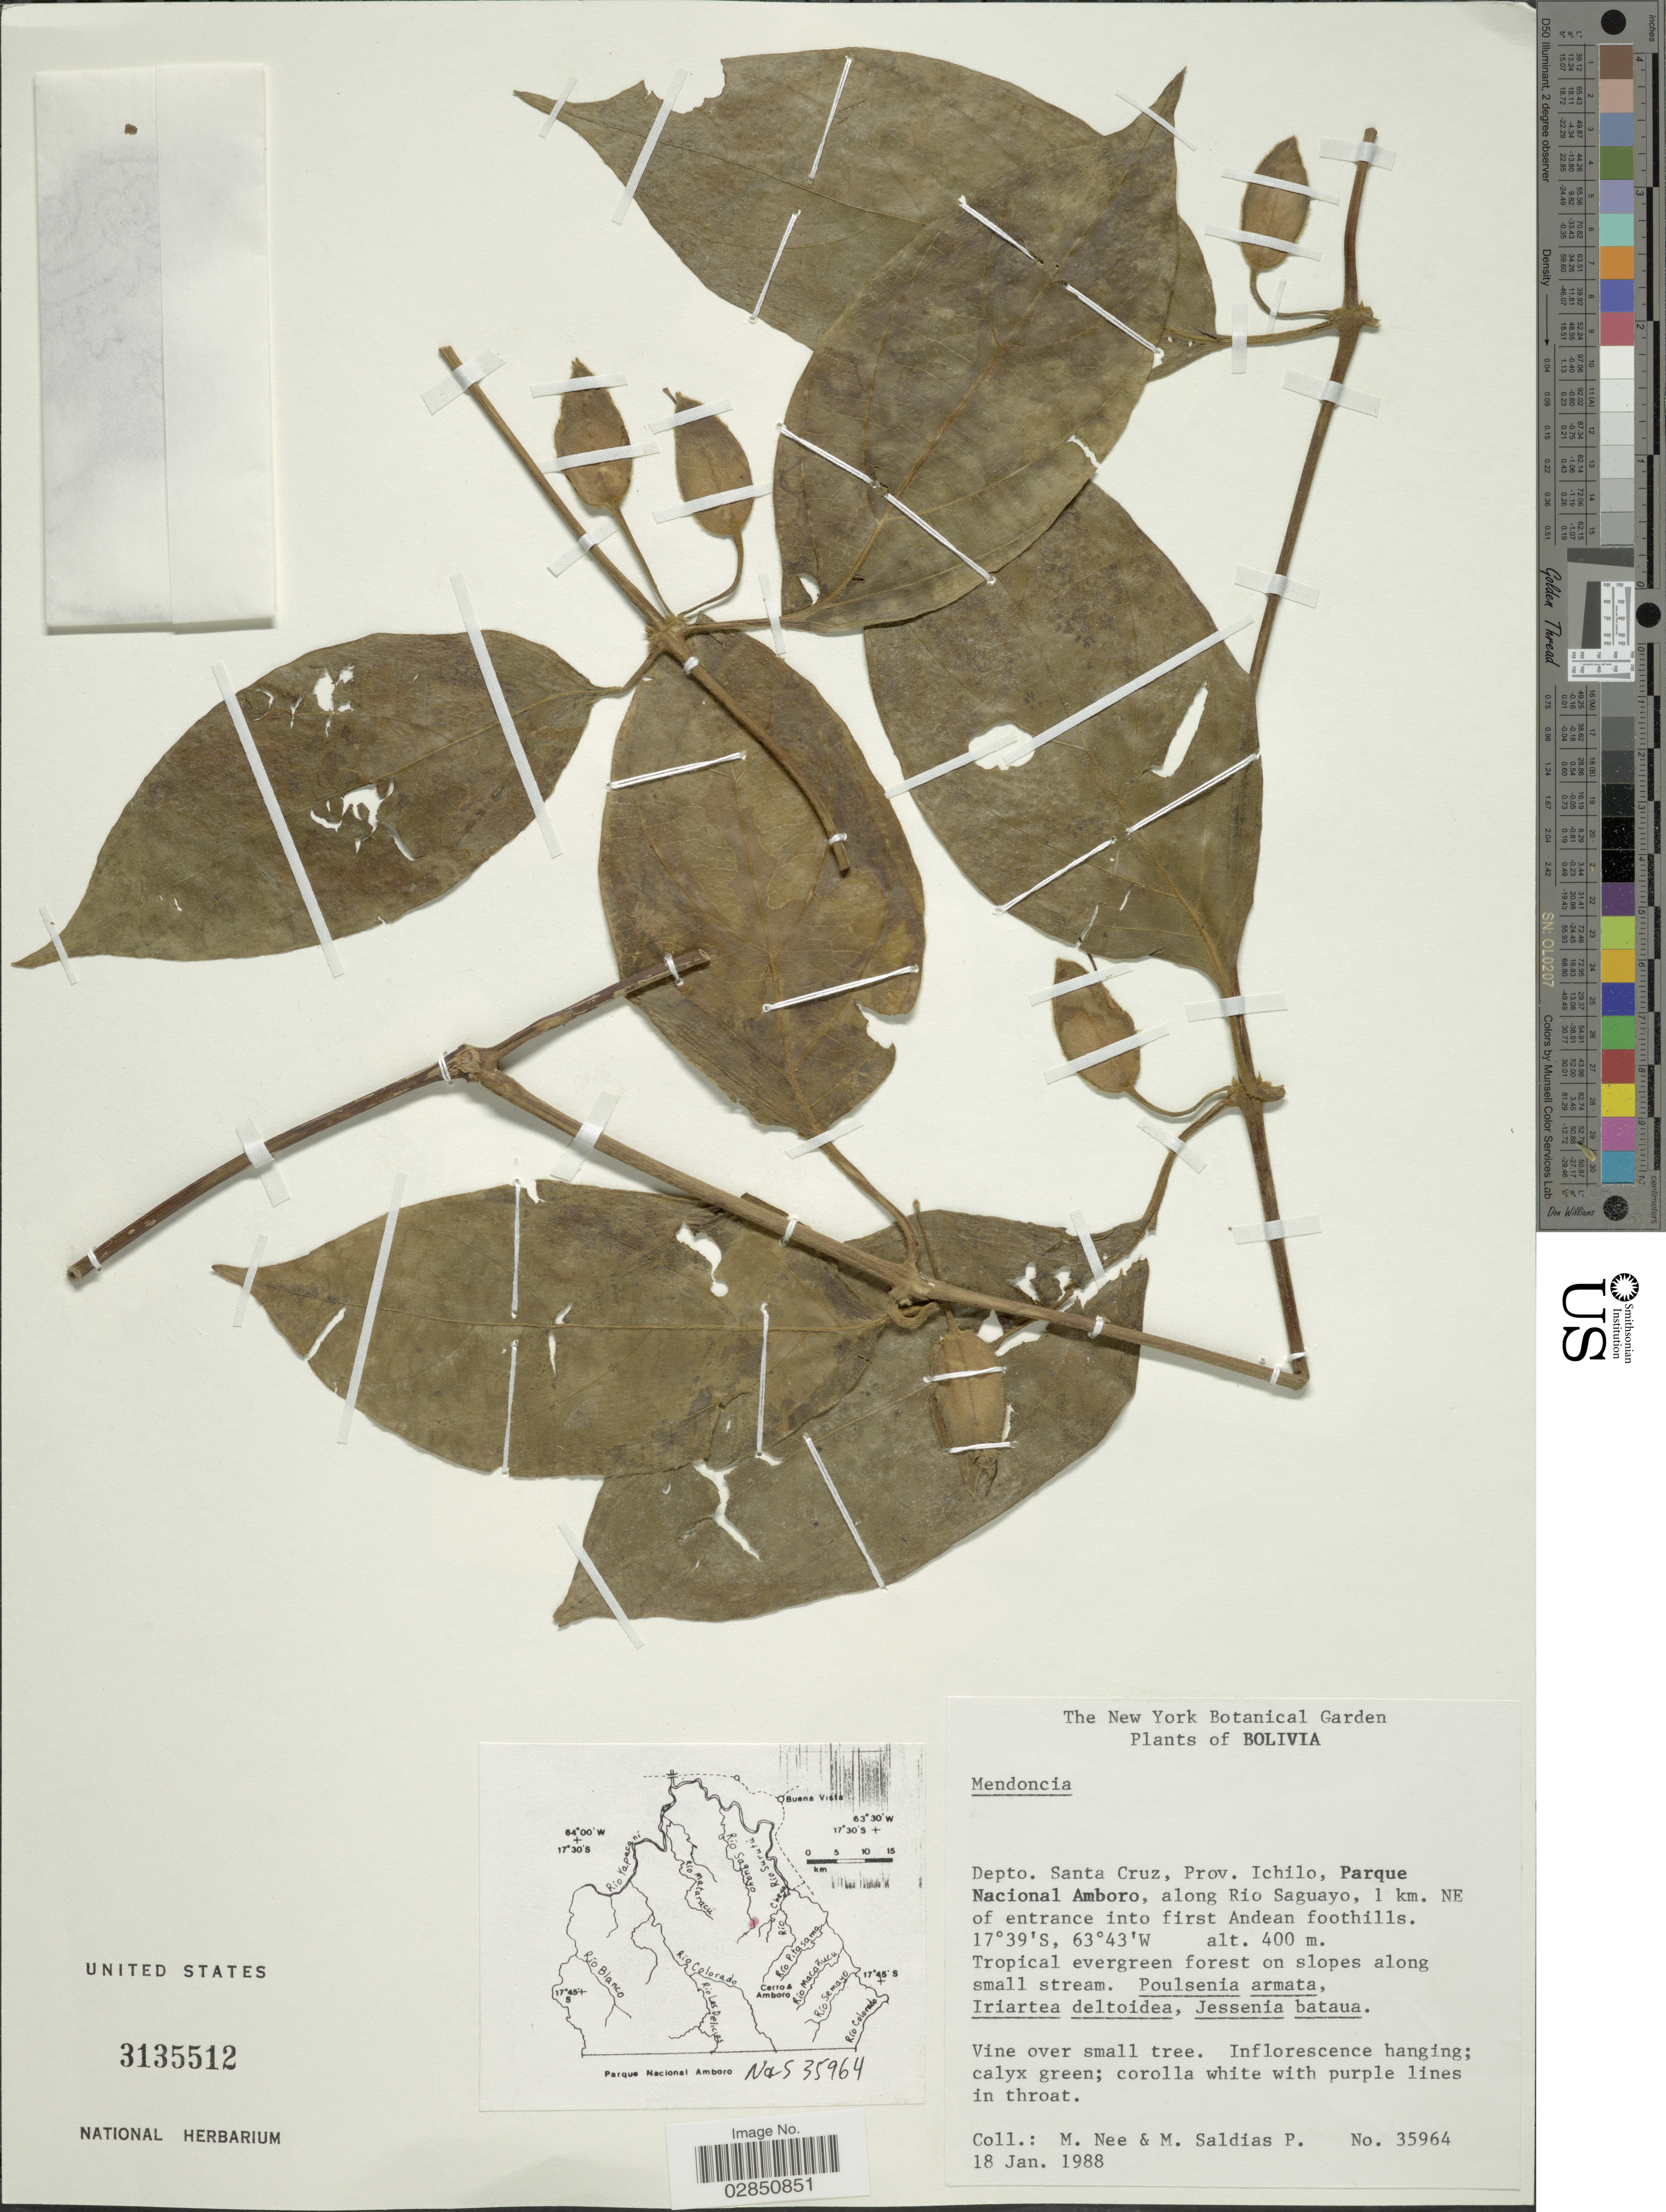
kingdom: Plantae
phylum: Tracheophyta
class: Magnoliopsida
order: Lamiales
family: Acanthaceae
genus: Mendoncia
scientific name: Mendoncia bivalvis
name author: (L. f.) Merr.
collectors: M. Nee & M. Saldias P.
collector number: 35964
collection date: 1988-01-18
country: Bolivia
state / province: Santa Cruz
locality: Depto. Santa Cruz, Prov. Ichilo, Parque Nacional Amboro, along Rio Saguayo, 1 km. NE of entrance into first Andean foothills.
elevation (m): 400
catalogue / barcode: US 3135512